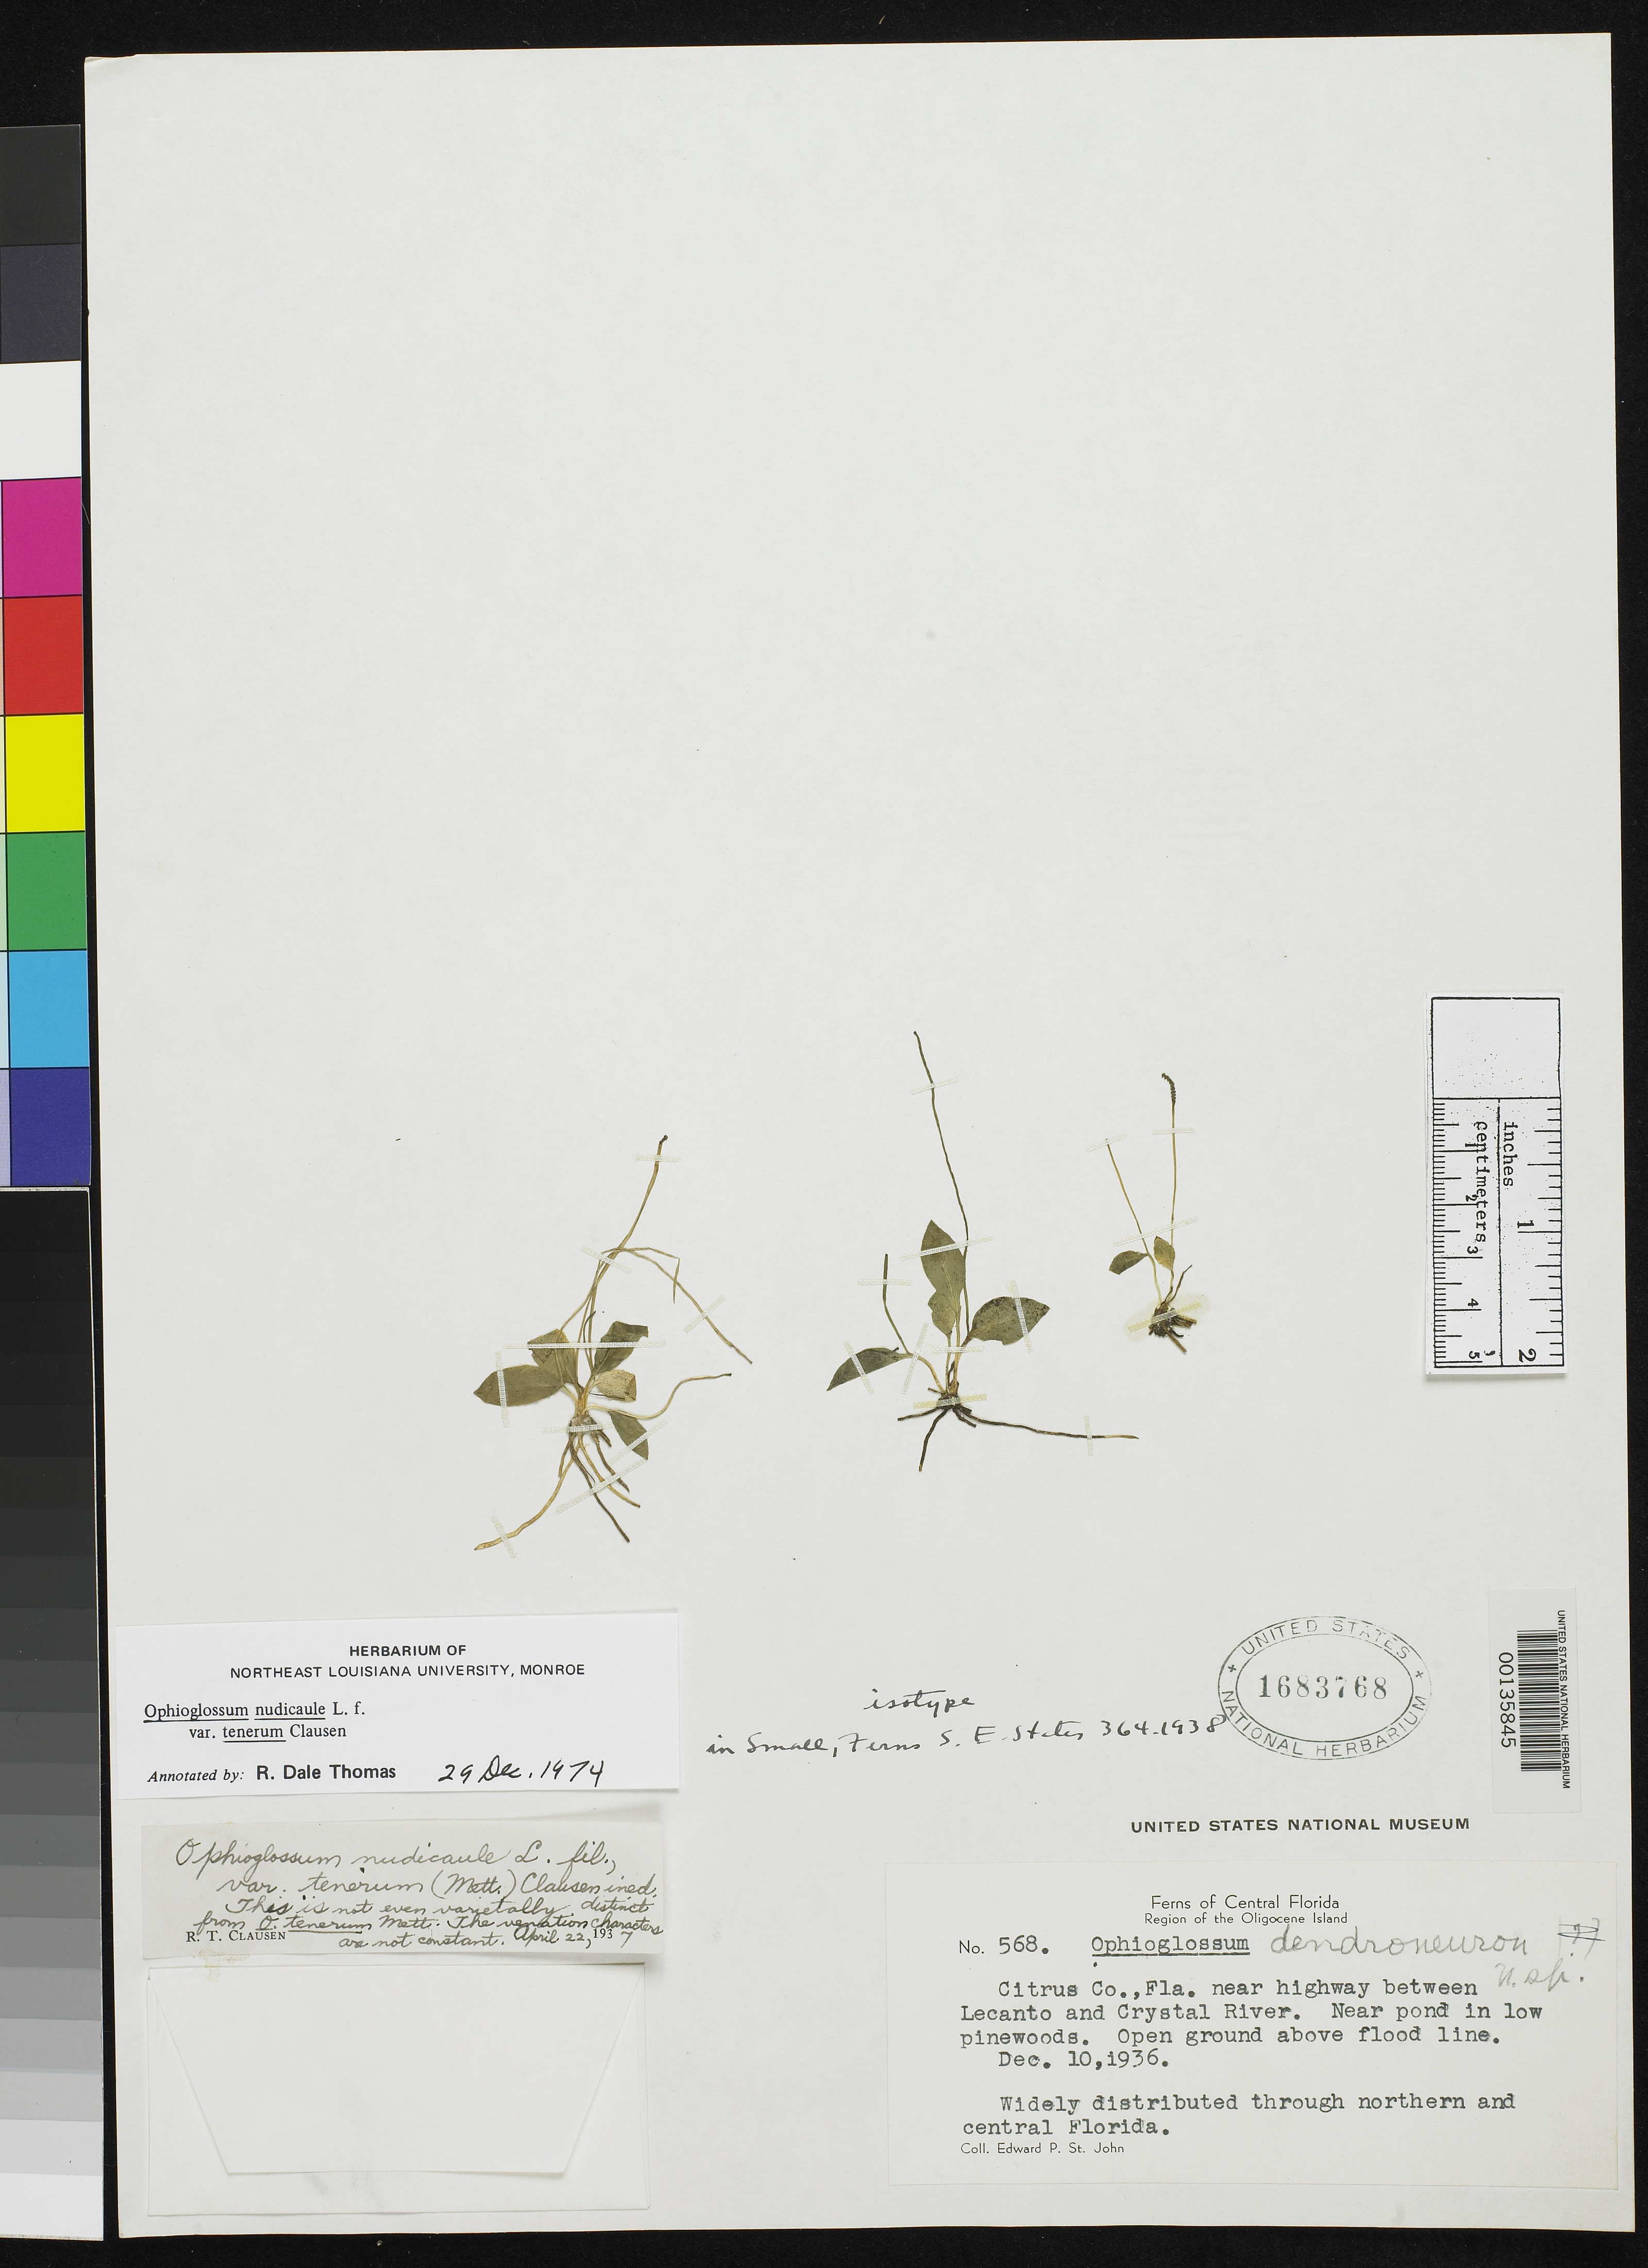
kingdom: Plantae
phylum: Tracheophyta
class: Polypodiopsida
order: Ophioglossales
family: Ophioglossaceae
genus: Ophioglossum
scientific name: Ophioglossum dendroneuron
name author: St. John in Small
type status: Type Collection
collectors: E. St. John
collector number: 568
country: United States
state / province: Florida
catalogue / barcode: US 1683768